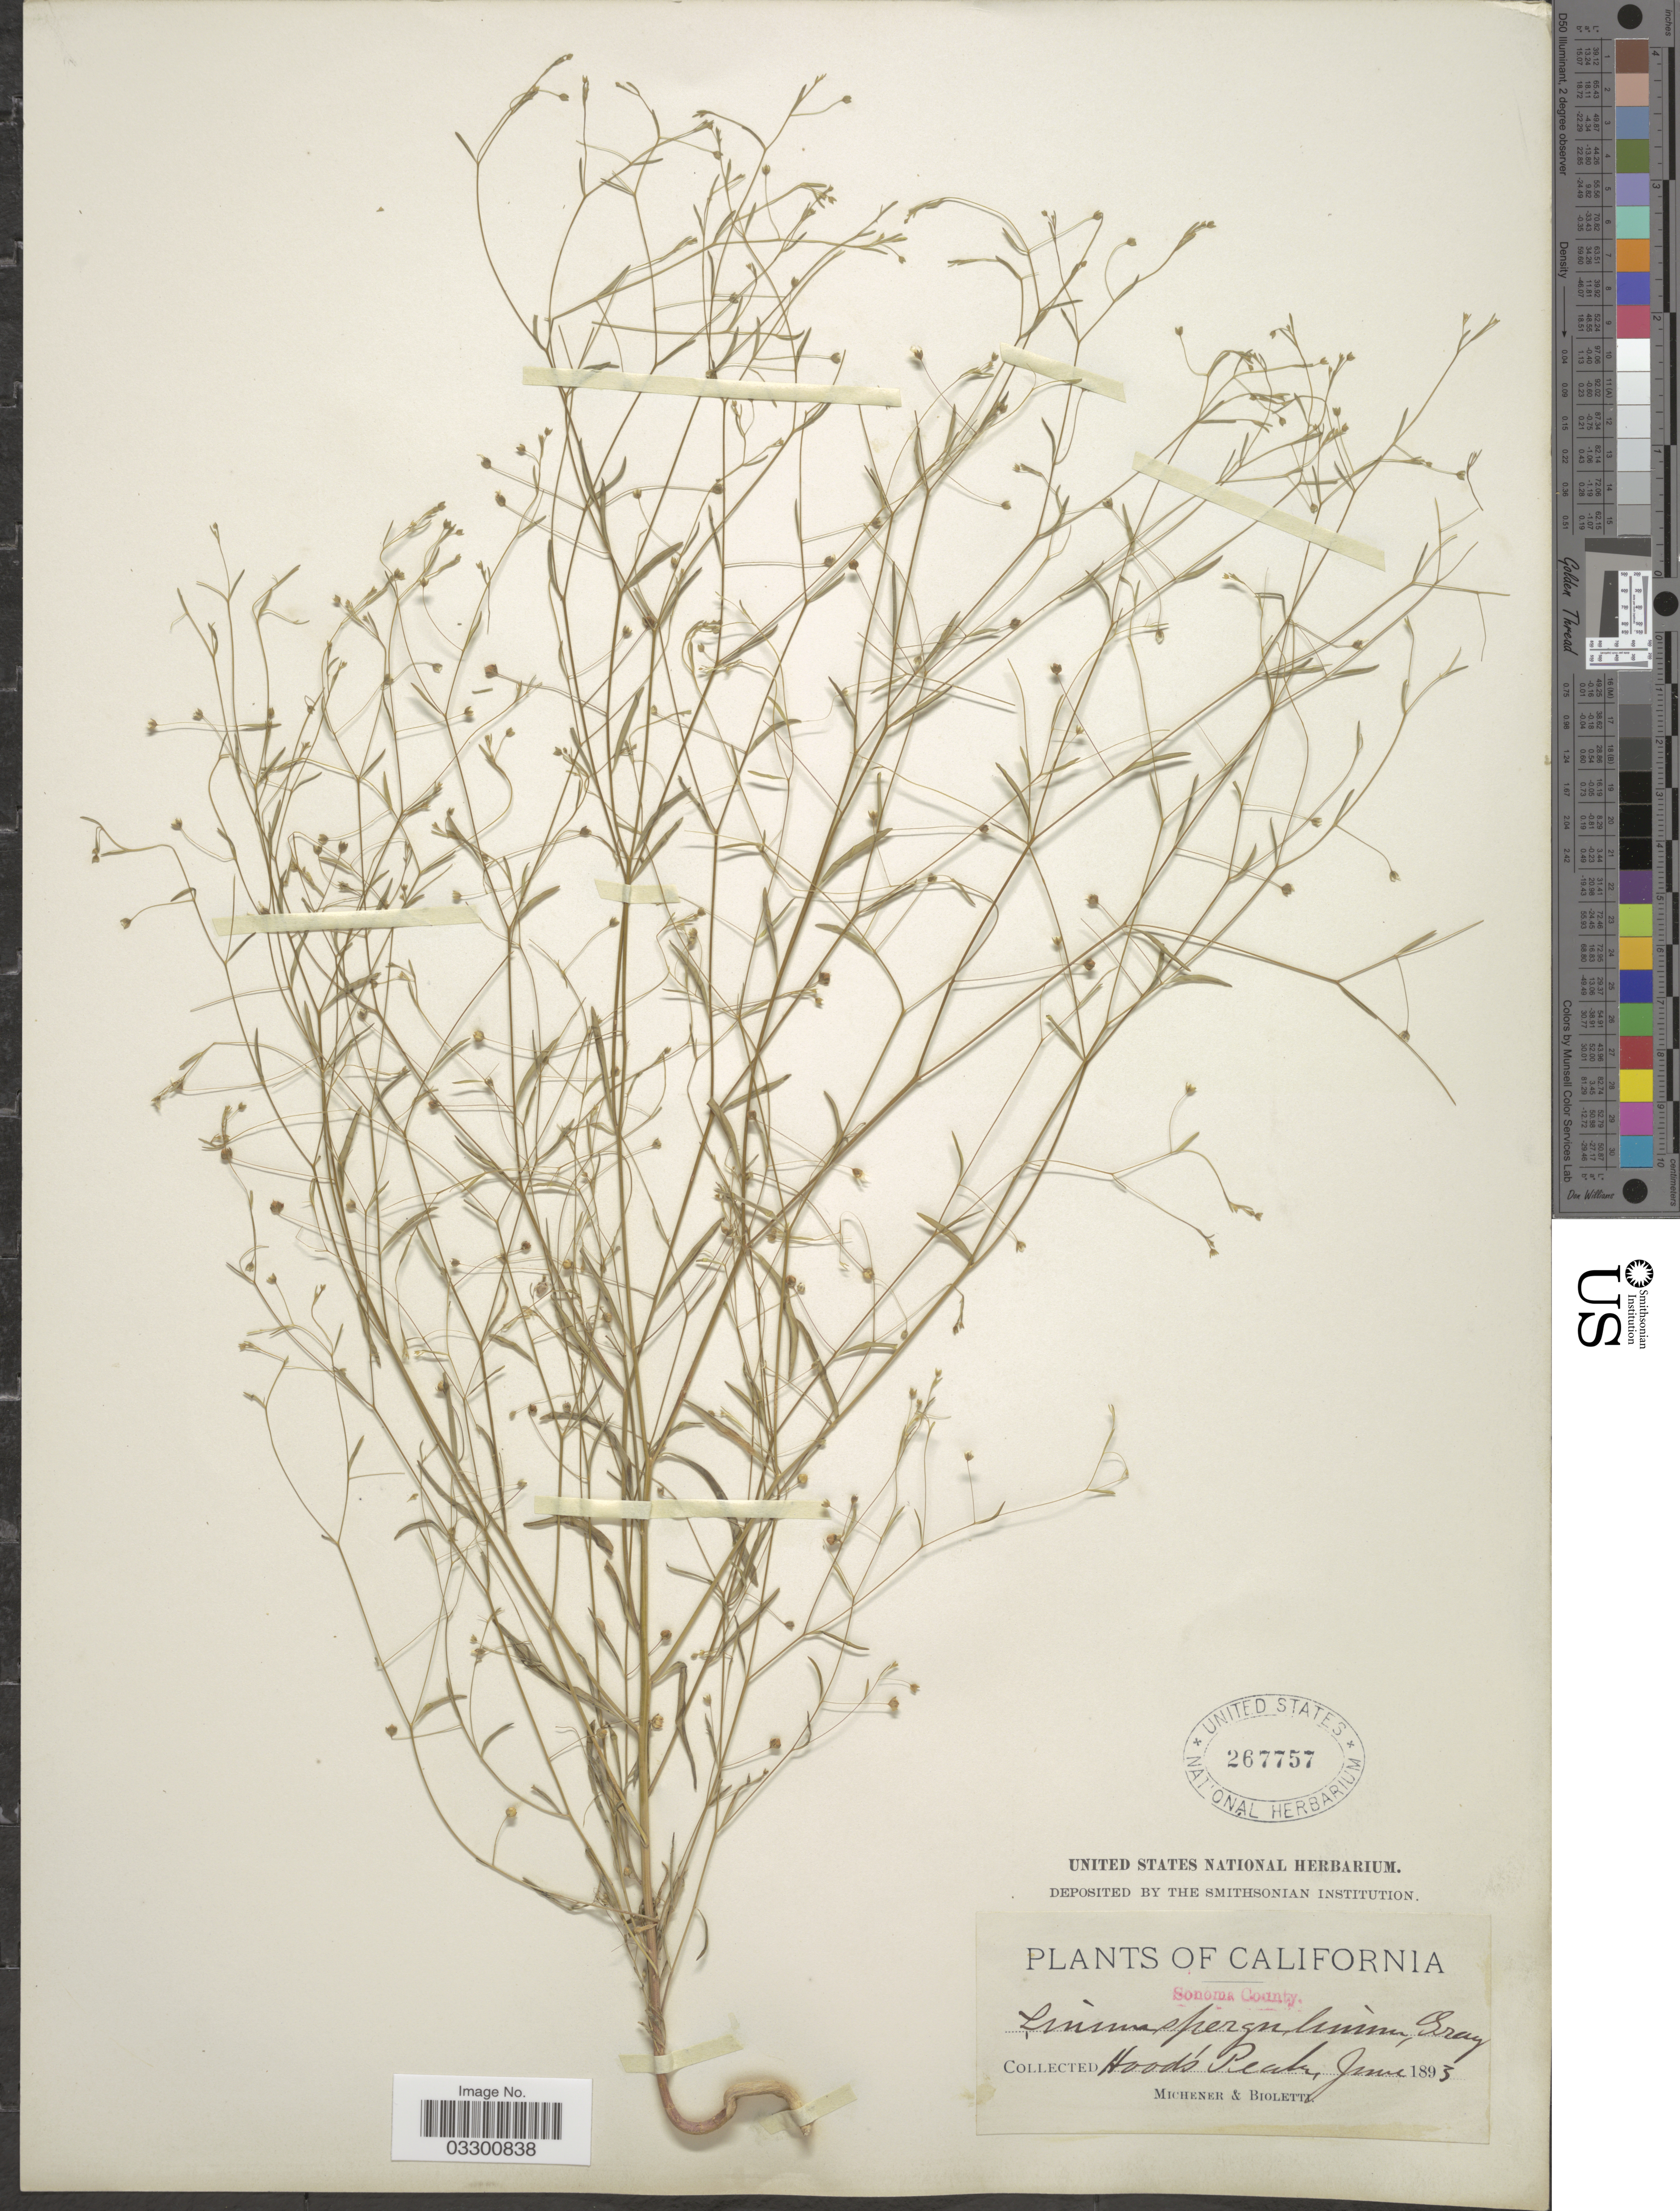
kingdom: Plantae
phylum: Tracheophyta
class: Magnoliopsida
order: Malpighiales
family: Linaceae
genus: Hesperolinon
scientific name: Hesperolinon spergulinum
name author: (A. Gray) Small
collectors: -. Michener & -- Bioletti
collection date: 1893-06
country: United States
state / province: California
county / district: Sonoma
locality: Sonoma County, Hood's Peak.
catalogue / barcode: US 267757